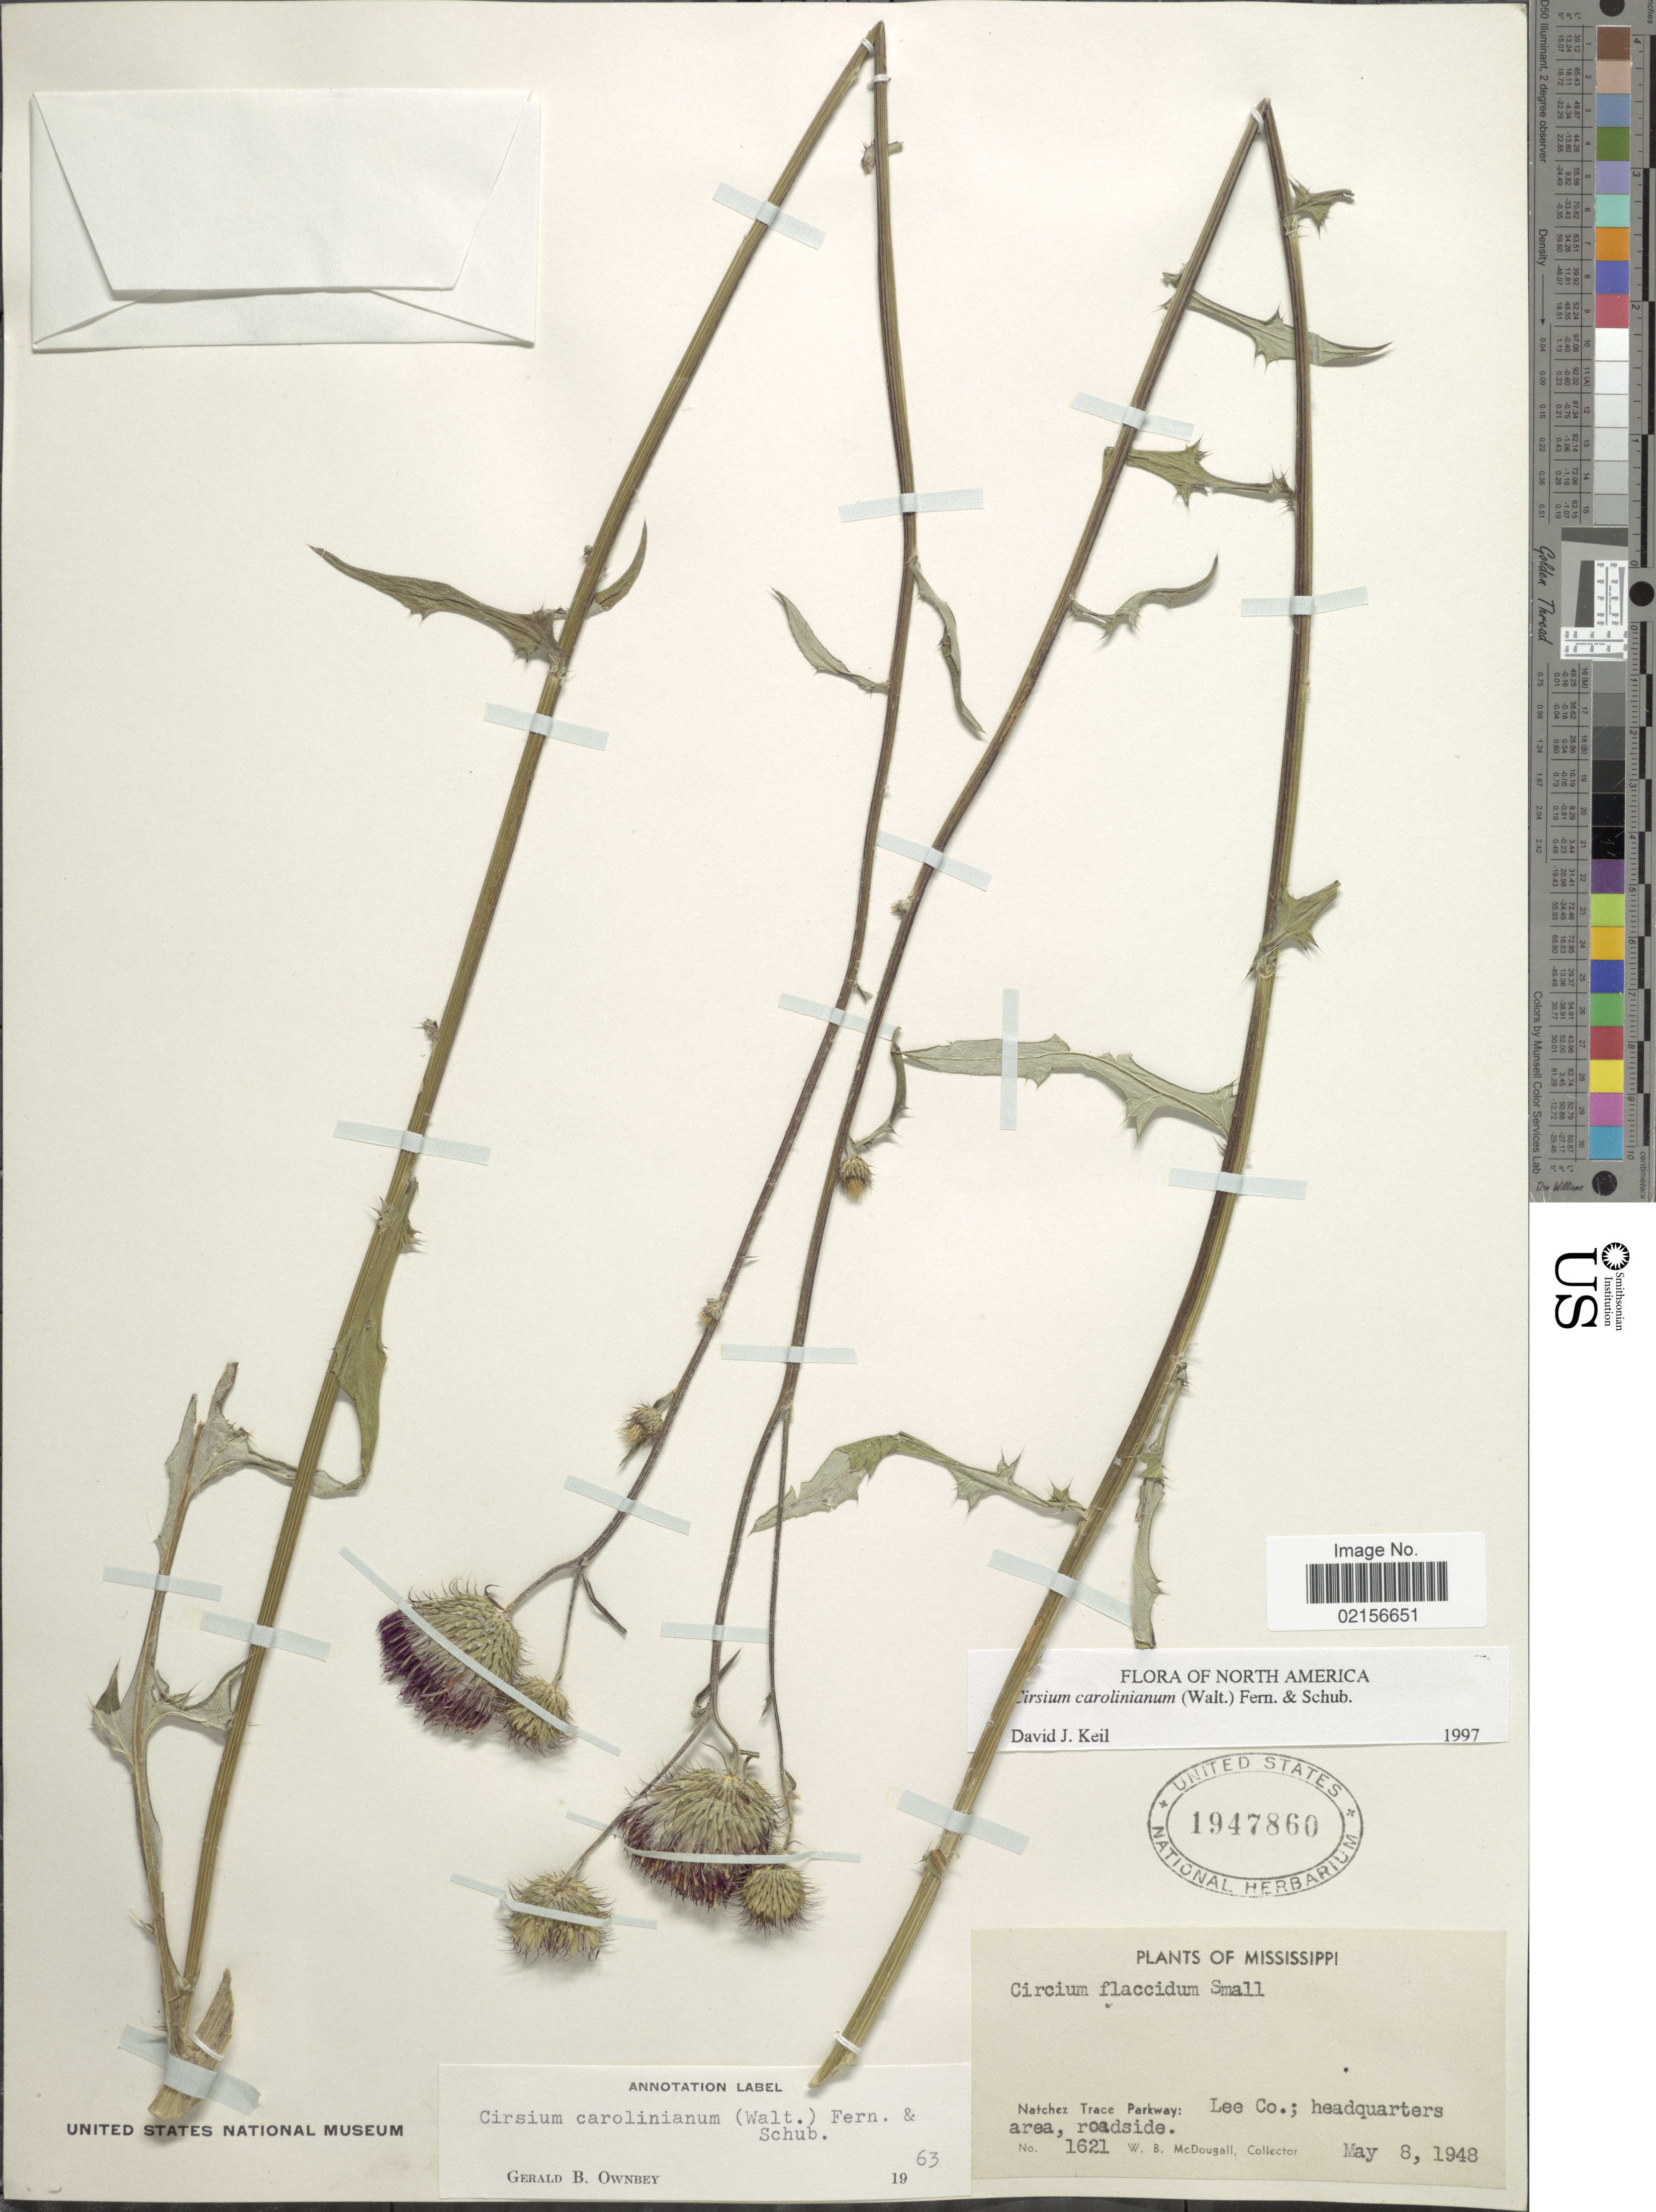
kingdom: Plantae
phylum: Tracheophyta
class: Magnoliopsida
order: Asterales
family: Asteraceae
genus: Cirsium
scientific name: Cirsium carolinianum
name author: (Walter) Fernald & Schub.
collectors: W. B. McDougall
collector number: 1621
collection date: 1948-05-08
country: United States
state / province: Mississippi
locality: Natchez Trace Parkway: Lee Co.; headquarters area, roadside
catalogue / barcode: US 1947860